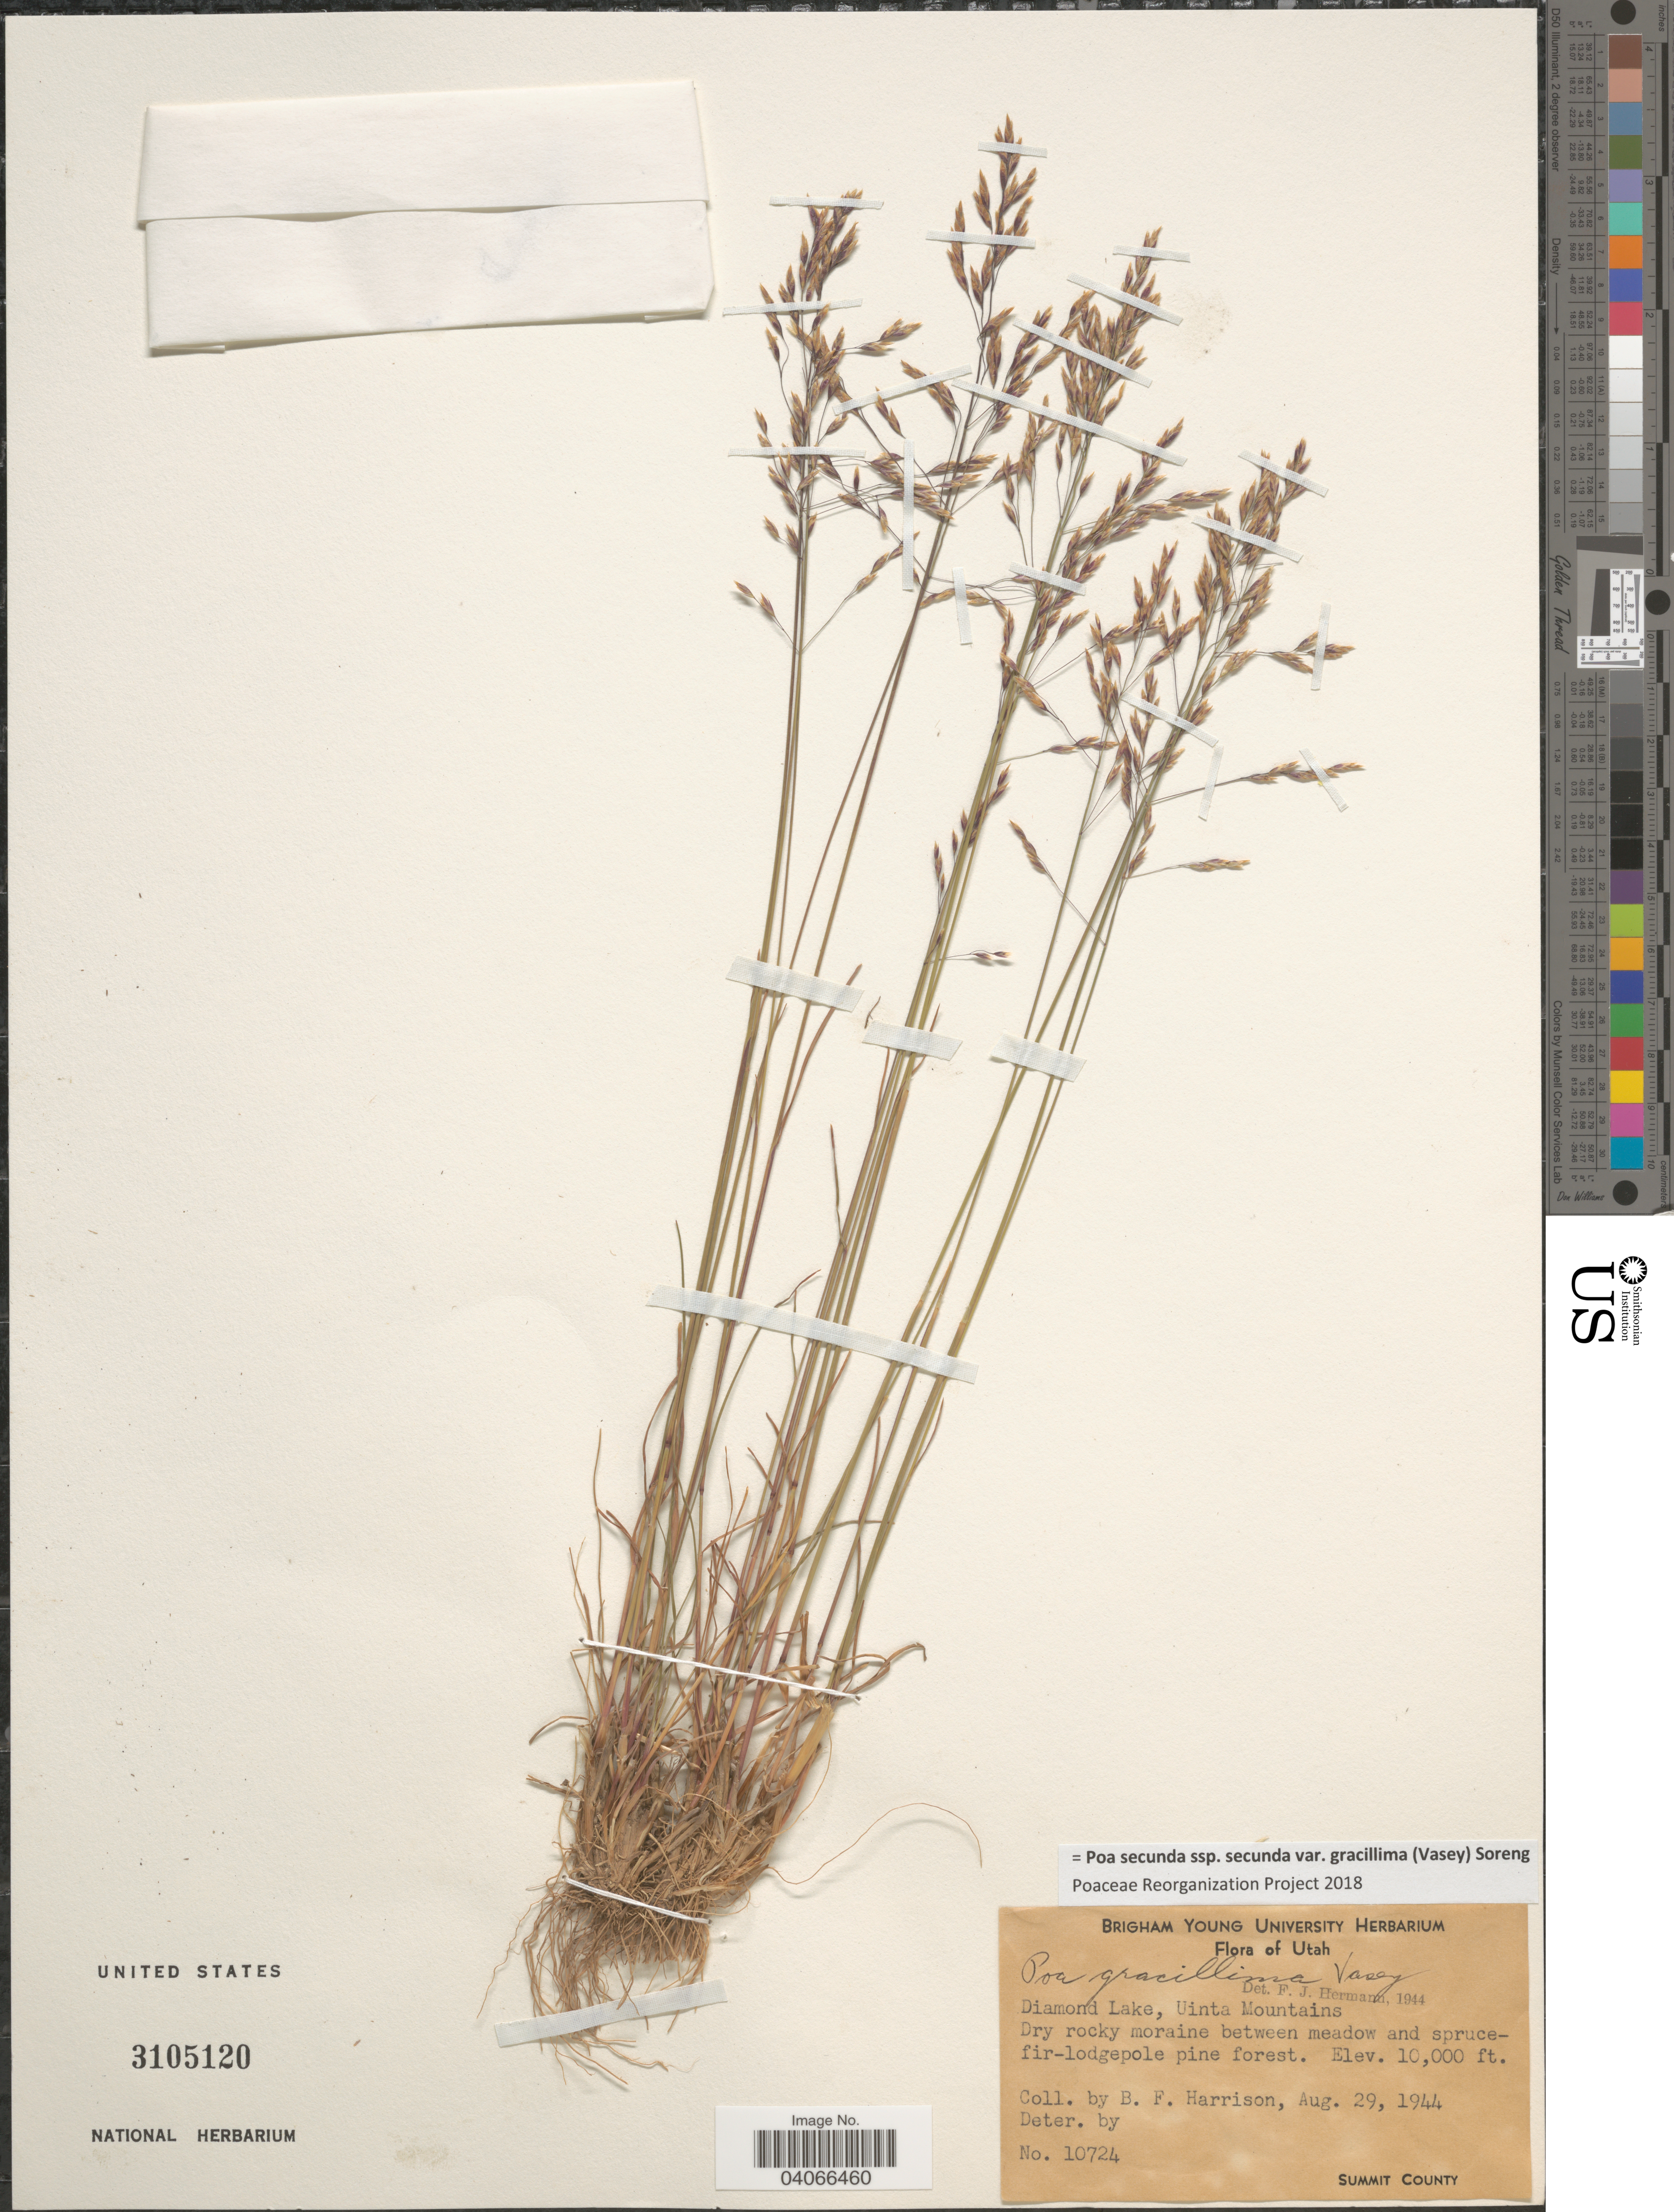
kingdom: Plantae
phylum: Tracheophyta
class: Liliopsida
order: Poales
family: Poaceae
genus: Poa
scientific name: Poa secunda subsp. secunda var. gracillima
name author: (Vasey) Soreng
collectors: B. F. Harrison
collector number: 10724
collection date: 1944-08-29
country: United States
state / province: Utah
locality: Diamond Lake, Uinta Mountains. Summit County.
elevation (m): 3048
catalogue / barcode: US 3105120